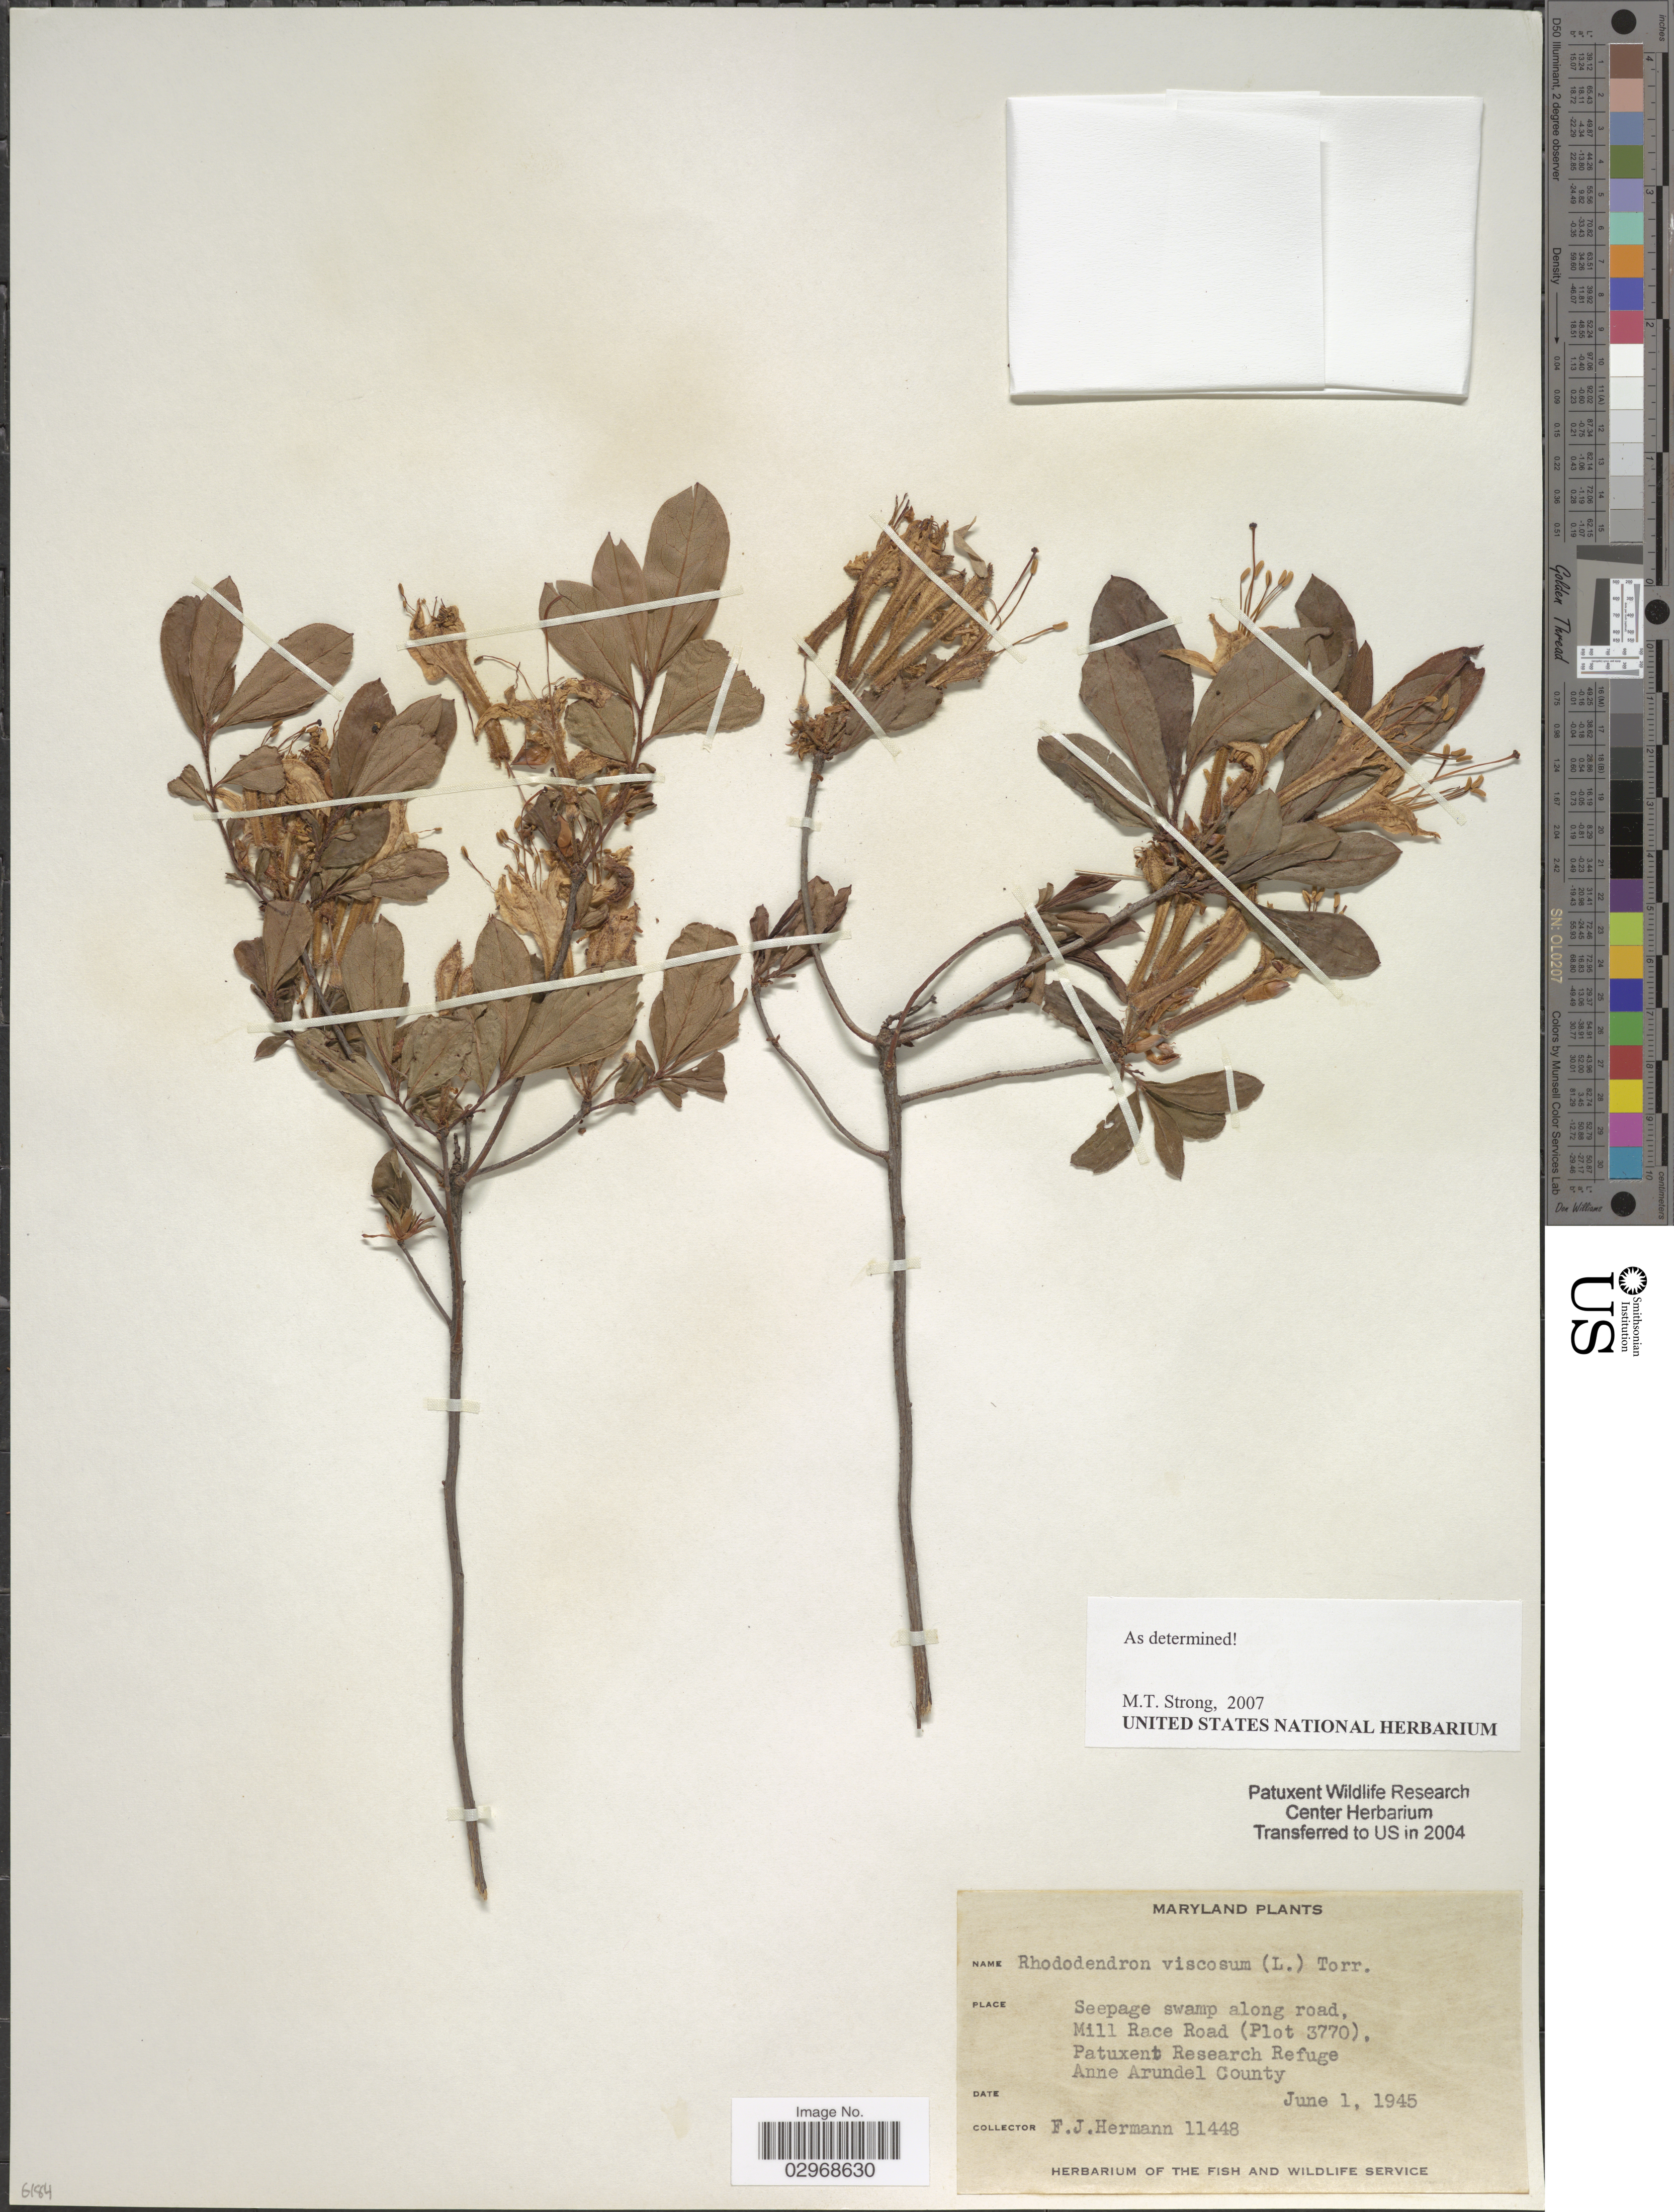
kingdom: Plantae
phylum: Tracheophyta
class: Magnoliopsida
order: Ericales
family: Ericaceae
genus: Rhododendron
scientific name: Rhododendron viscosum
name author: (L.) Torr.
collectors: F. J. Hermann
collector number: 11448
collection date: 1945-06-01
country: United States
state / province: Maryland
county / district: Anne Arundel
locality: Seepage swamp along road, Mill Race Road (Plot 3770), Patuxent Research Refuge, Anne Arundel County.